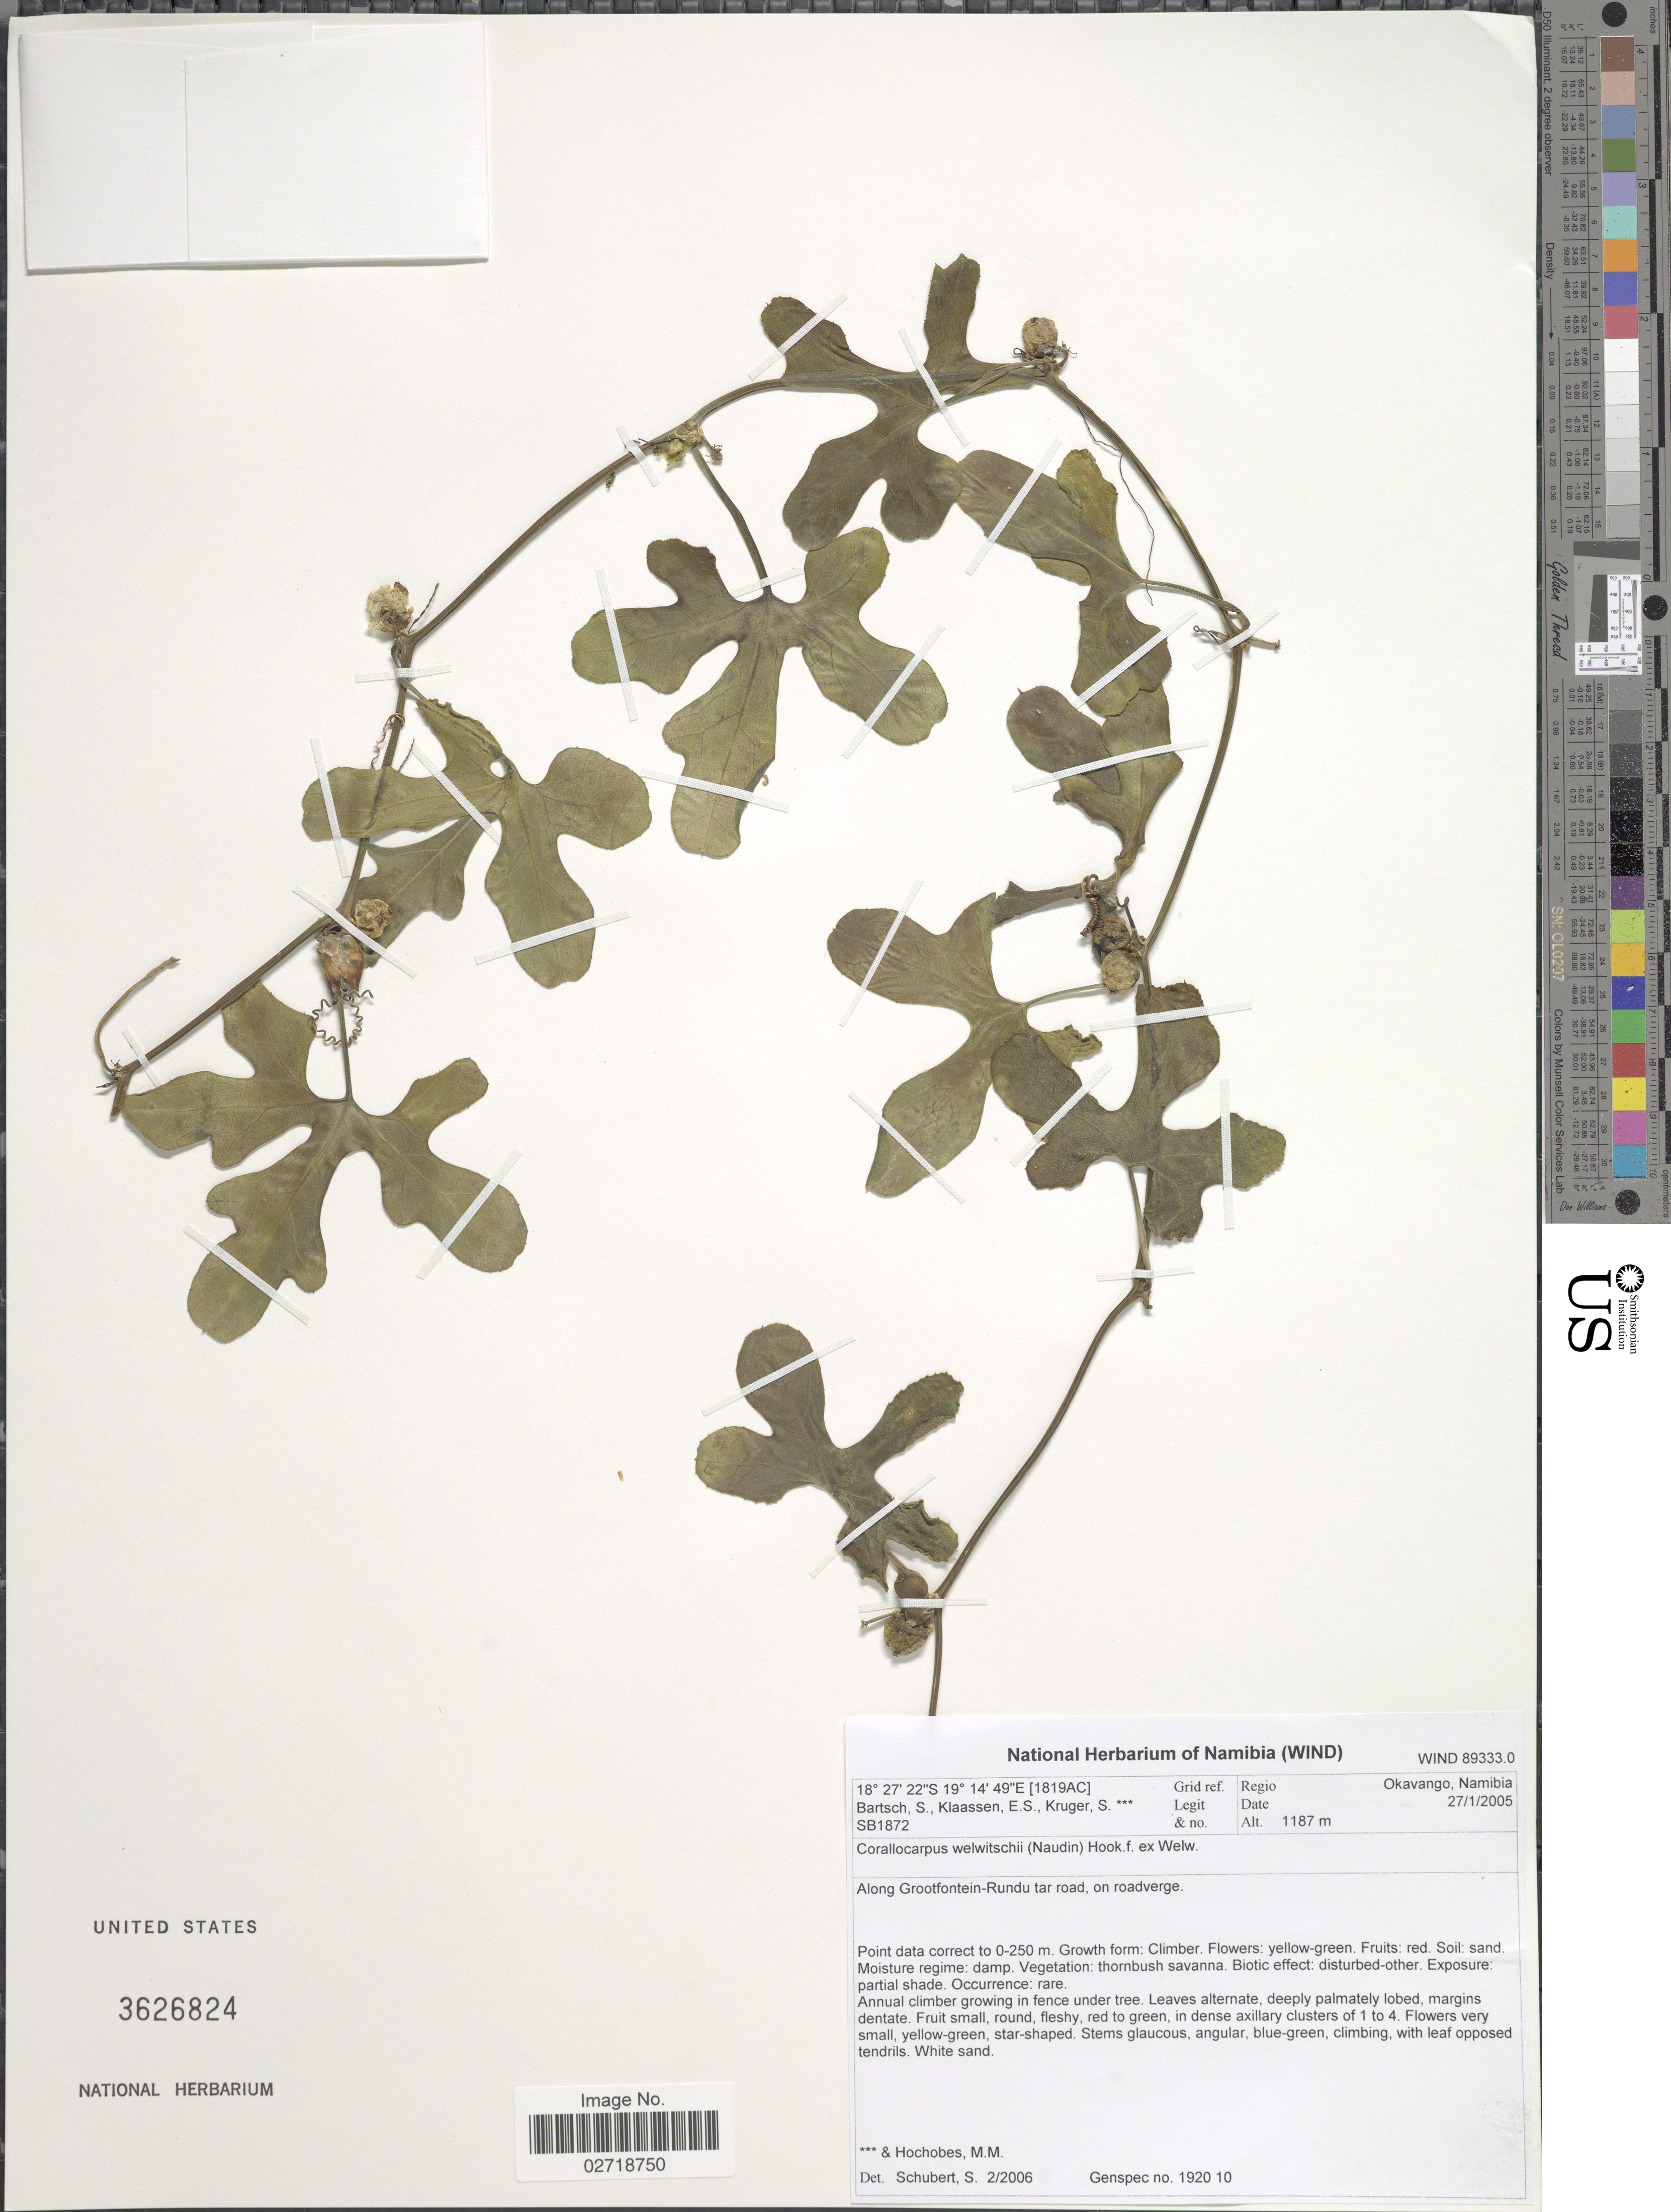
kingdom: Plantae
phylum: Tracheophyta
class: Magnoliopsida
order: Cucurbitales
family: Cucurbitaceae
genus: Corallocarpus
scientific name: Corallocarpus welwitschii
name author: (Naudin) Hook. f. ex C.B. Clarke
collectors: S. Bartsch, E. S. Klaassen & S. Kruger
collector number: SB1872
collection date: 2005-01-27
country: Namibia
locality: Okavango. Along Grootfontein-Rundu tar road, on roadverge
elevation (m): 1187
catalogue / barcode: US 3626824